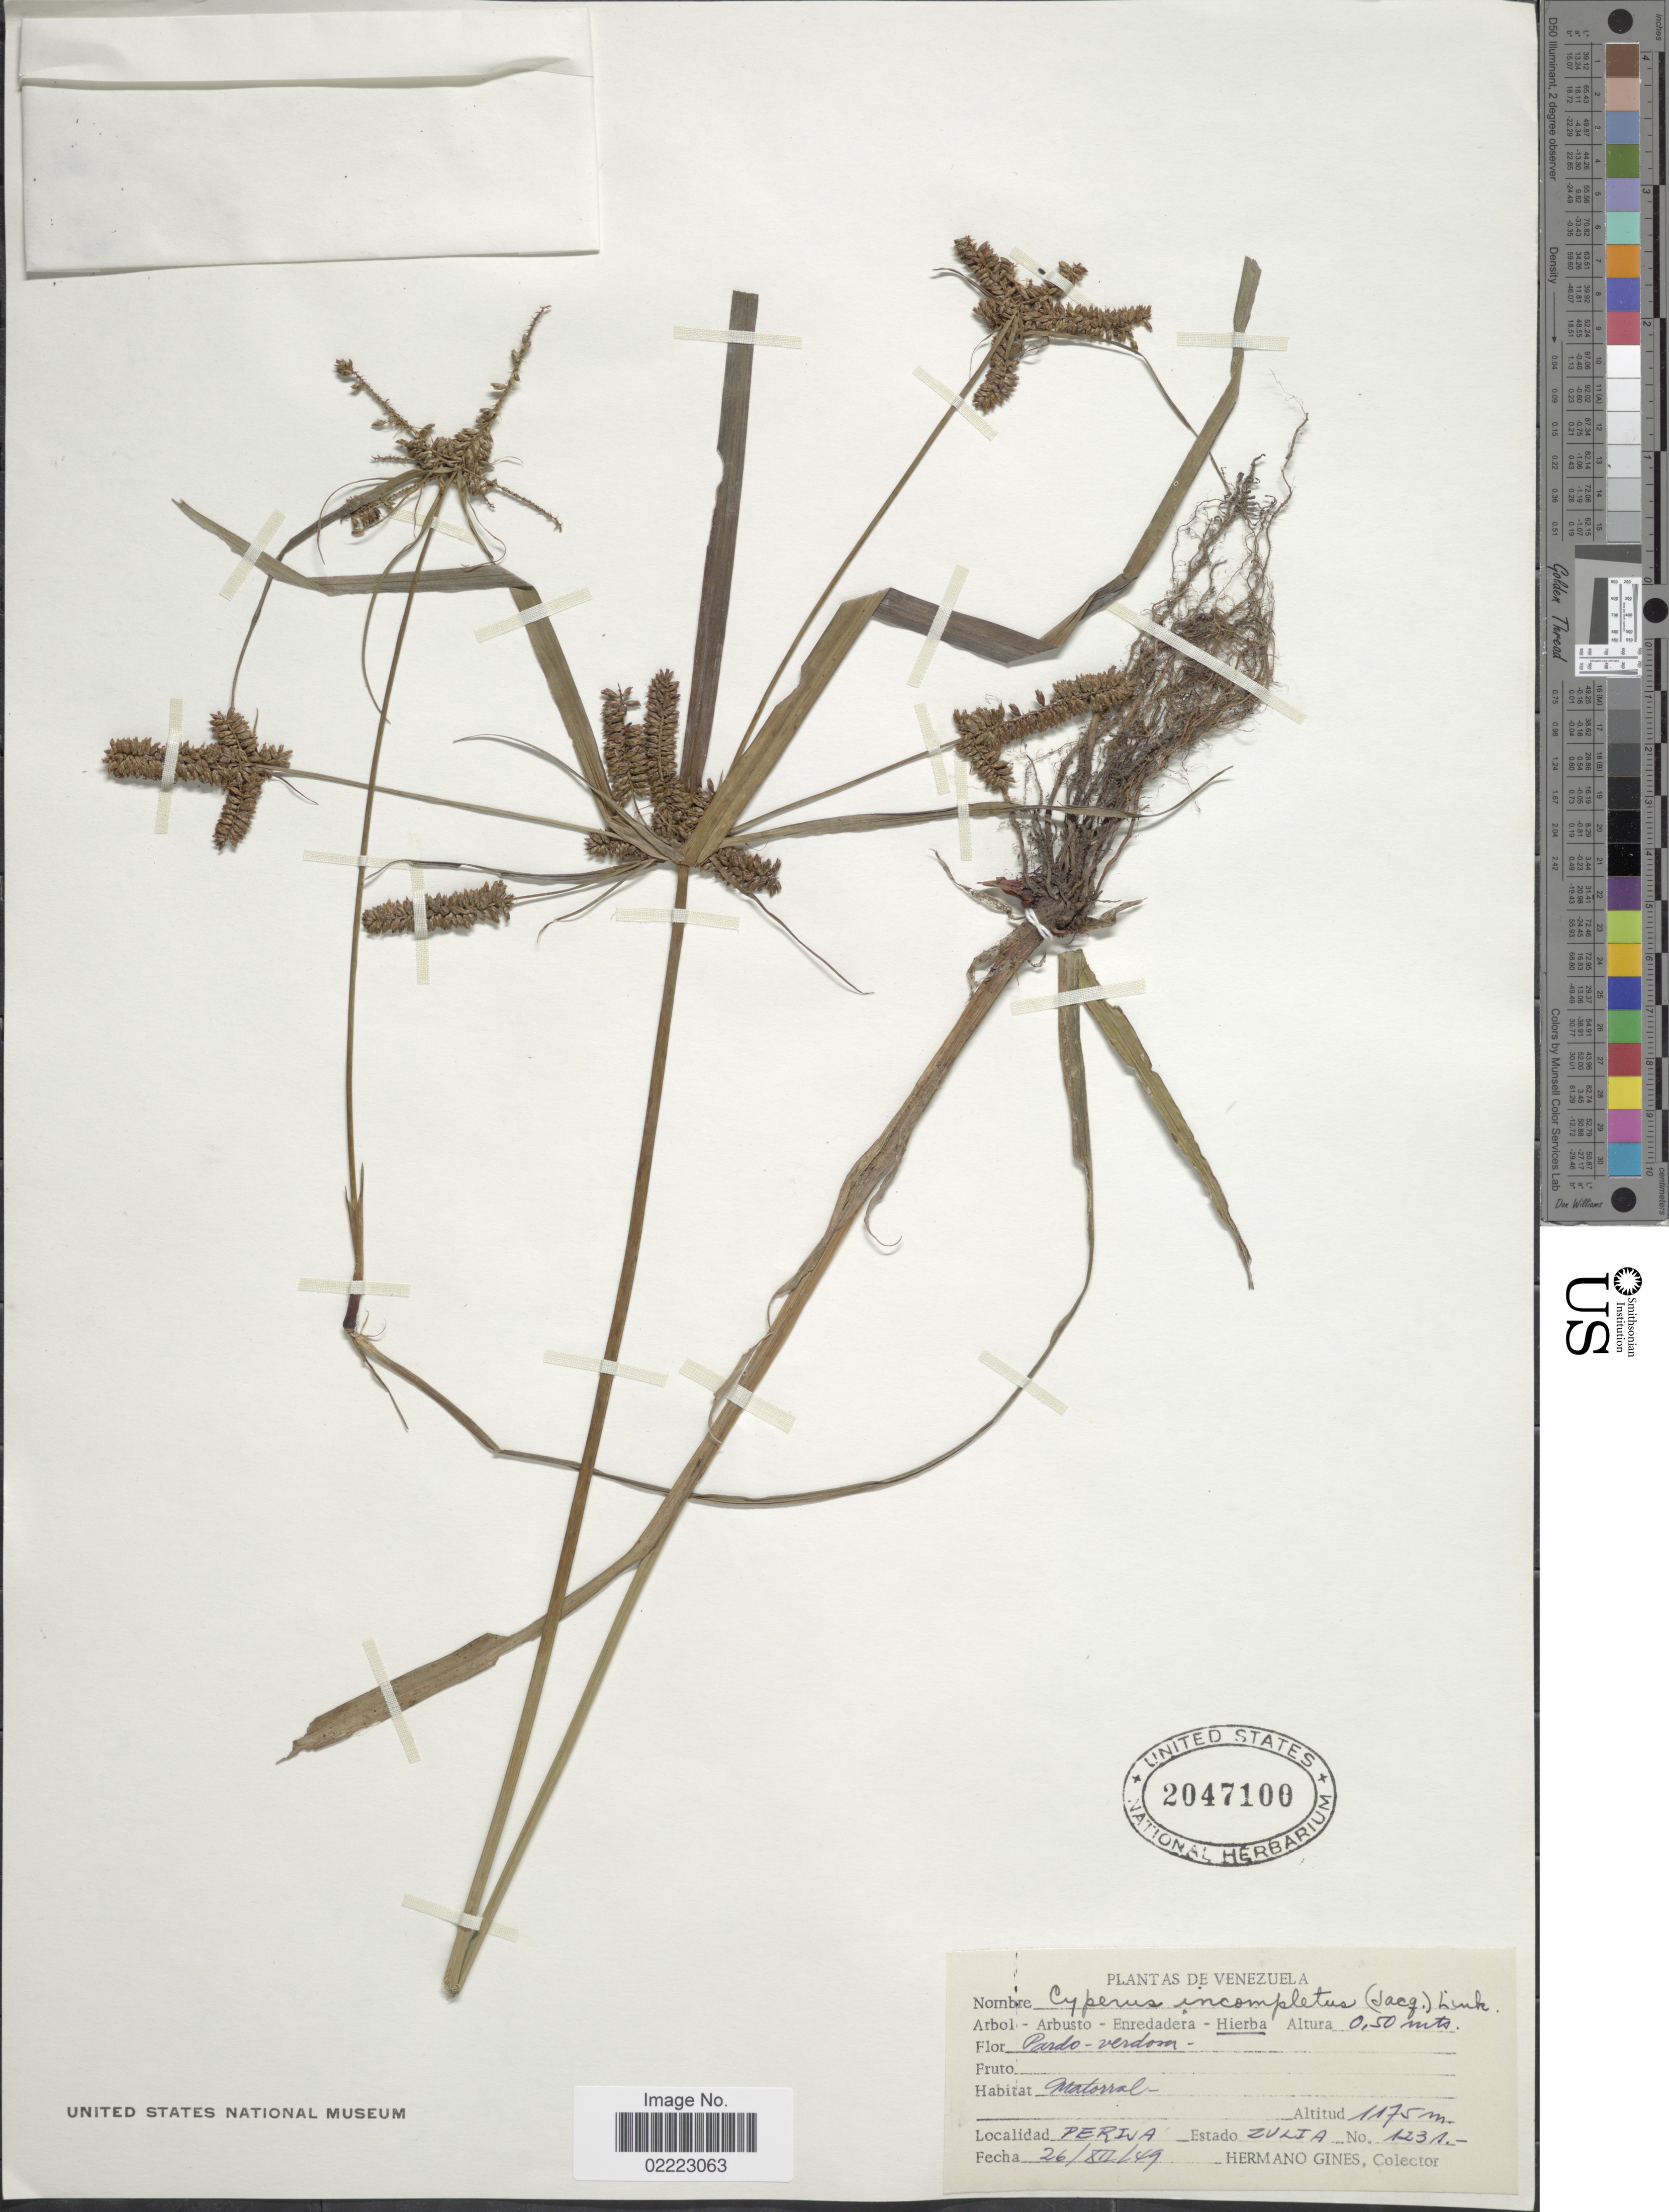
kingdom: Plantae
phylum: Tracheophyta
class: Liliopsida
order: Poales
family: Cyperaceae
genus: Cyperus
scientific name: Cyperus mutisii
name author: (Kunth) Andersson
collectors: Bro. Gines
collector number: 1231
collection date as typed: Transcribed d/m/y: 26/12/49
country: Venezuela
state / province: Zulia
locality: Periva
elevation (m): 1175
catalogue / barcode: US 2047100